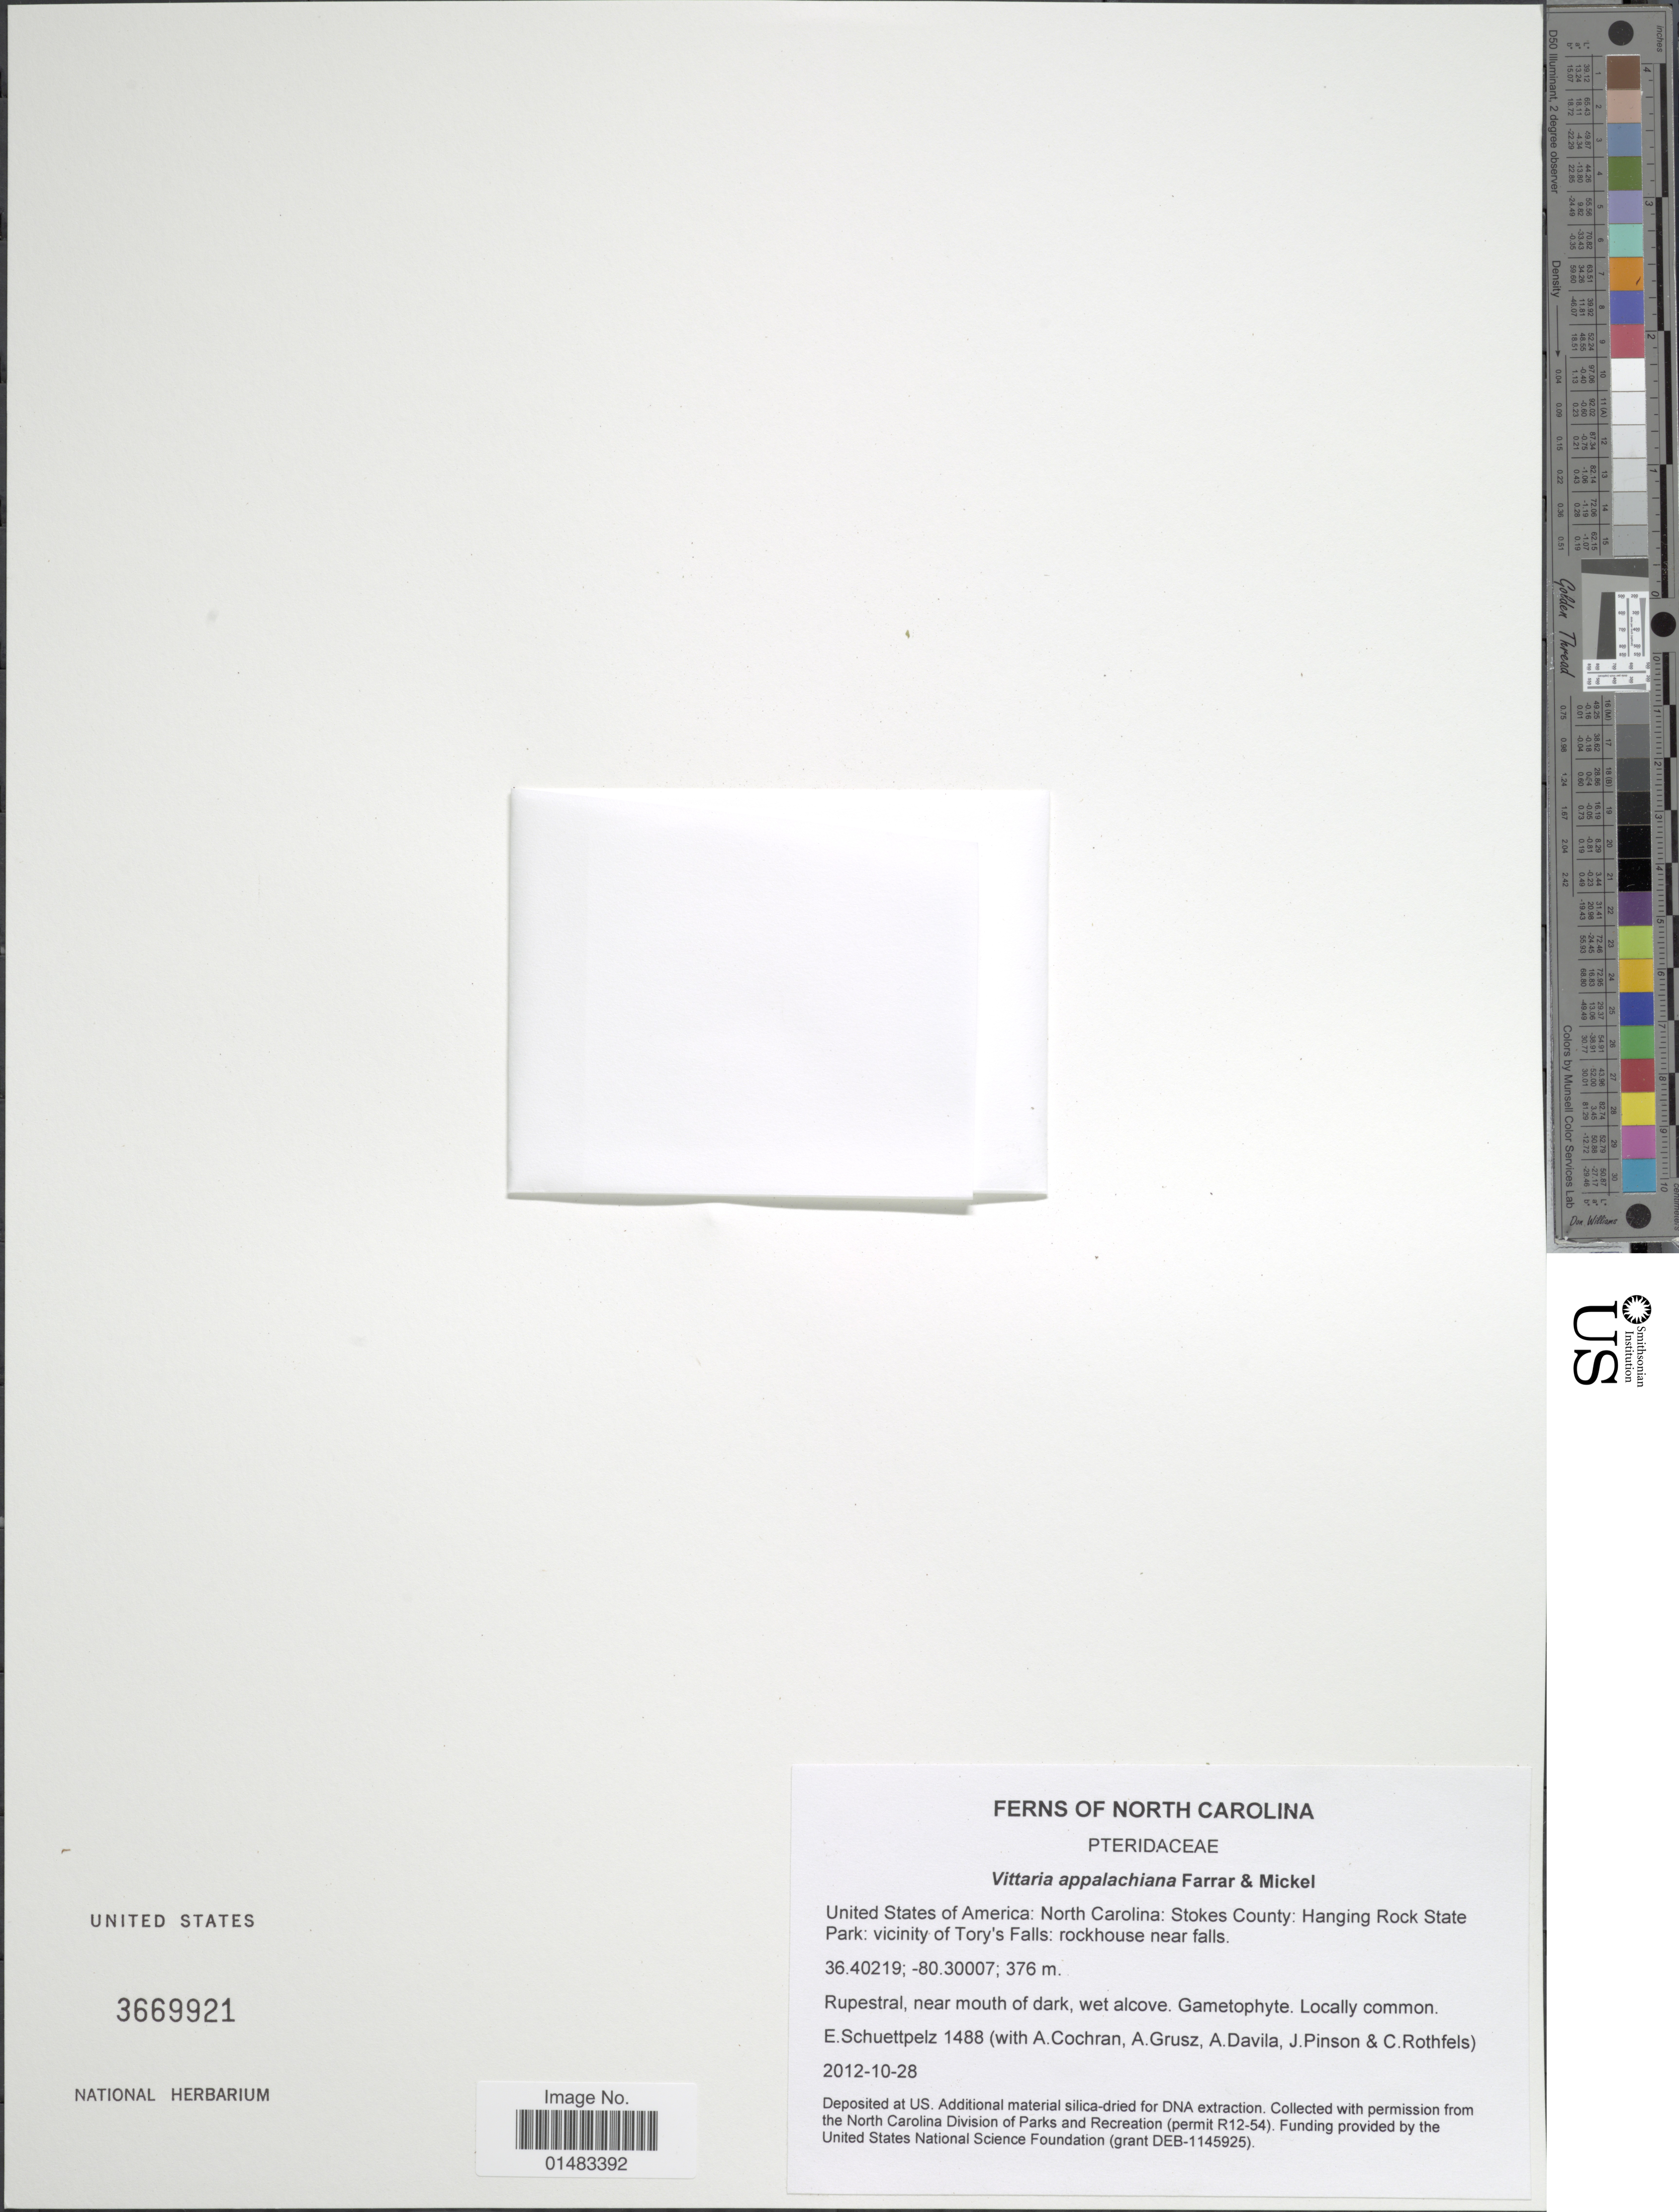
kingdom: Plantae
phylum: Tracheophyta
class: Polypodiopsida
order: Polypodiales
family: Pteridaceae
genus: Vittaria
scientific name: Vittaria appalachiana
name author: Farrar & Mickel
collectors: E. Schuettpelz, A. Cochran, A. Grusz, A. Davila & et al.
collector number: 1488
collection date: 2012-10-28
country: United States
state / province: North Carolina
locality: Ferns of North Carolina, Stokes County: hanging Rock State Park: vicinity of Tory's Falls: rockhouse near falls, Rupestral, near mouth of dark, wet alcove, Gametophyte, Locally common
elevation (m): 376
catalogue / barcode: US 3669921